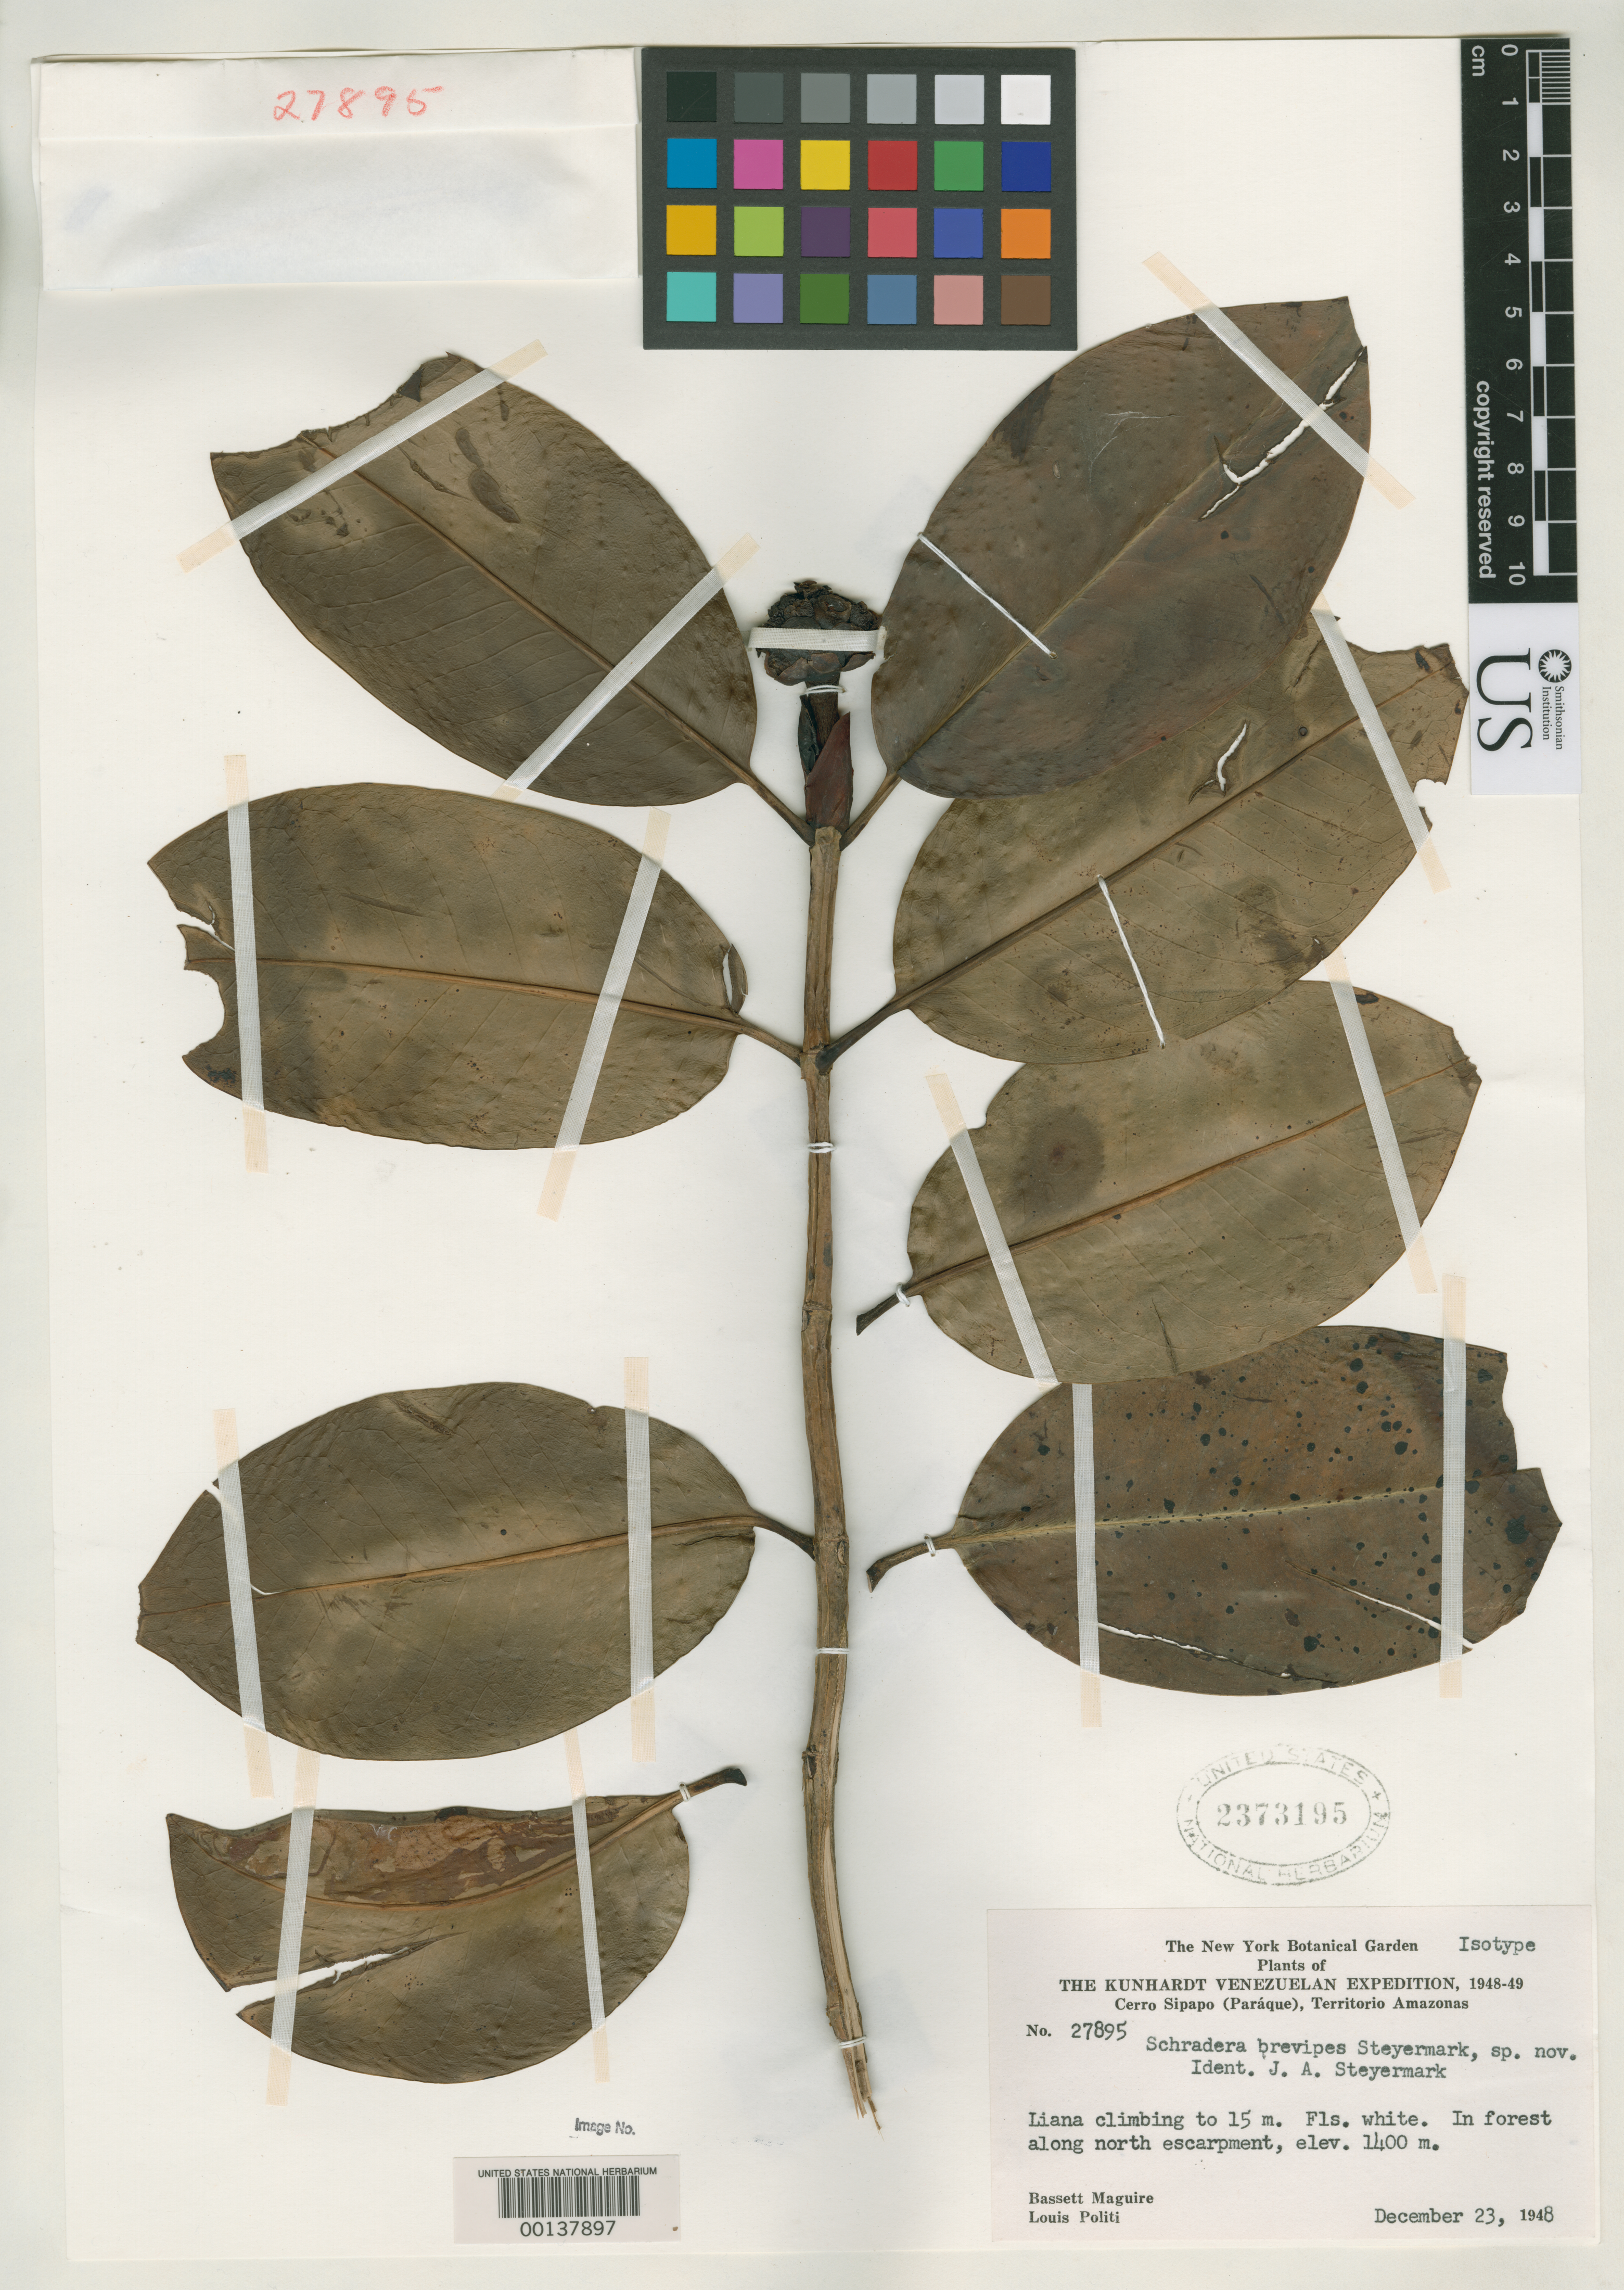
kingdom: Plantae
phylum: Tracheophyta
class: Magnoliopsida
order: Gentianales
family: Rubiaceae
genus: Schradera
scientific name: Schradera brevipes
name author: Steyerm.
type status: Isotype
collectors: B. Maguire & L. Politi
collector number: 27895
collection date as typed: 23 Dec 1948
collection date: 1948-12-23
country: Venezuela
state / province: Amazonas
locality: Cerro Sipapo.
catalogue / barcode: US 2373195